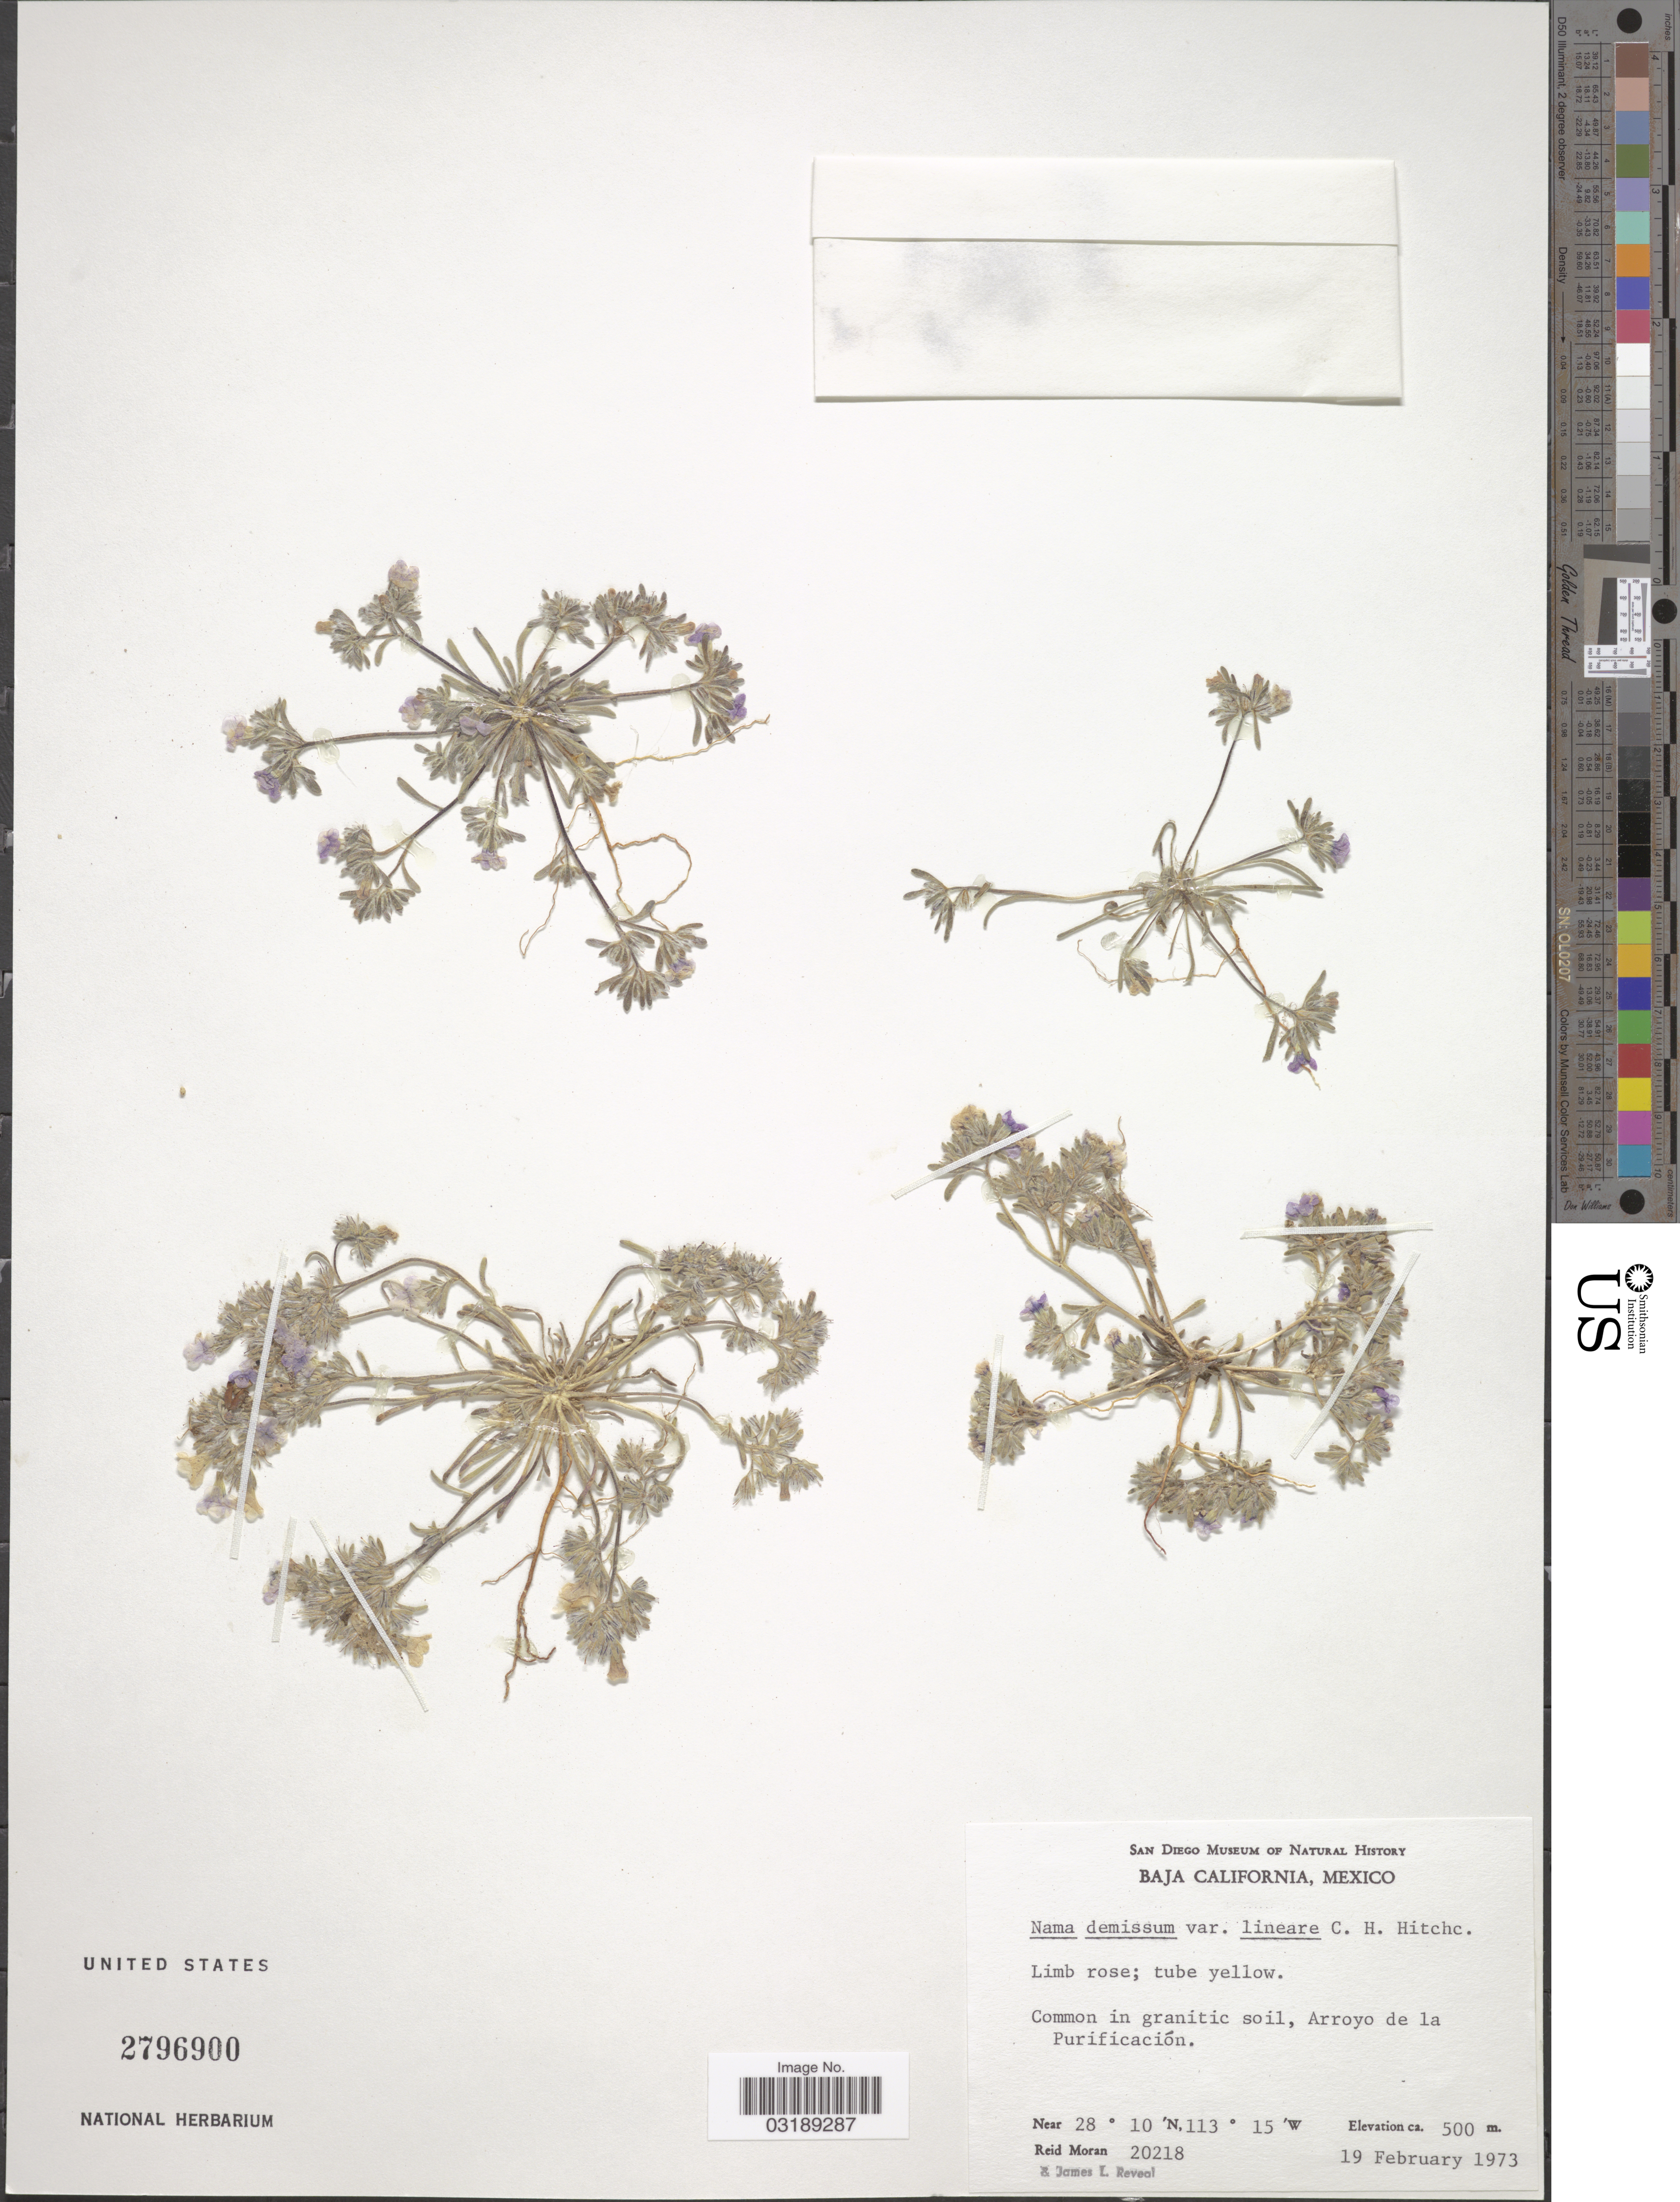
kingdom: Plantae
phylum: Tracheophyta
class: Magnoliopsida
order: Boraginales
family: Namaceae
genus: Nama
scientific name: Nama demissa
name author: A. Gray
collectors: R. Moran & J. L. Reveal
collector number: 20218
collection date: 1973-02-19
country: Mexico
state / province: Baja California Norte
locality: Common in granitic soil, Arroyo de la Purífícación.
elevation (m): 500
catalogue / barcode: US 2796900